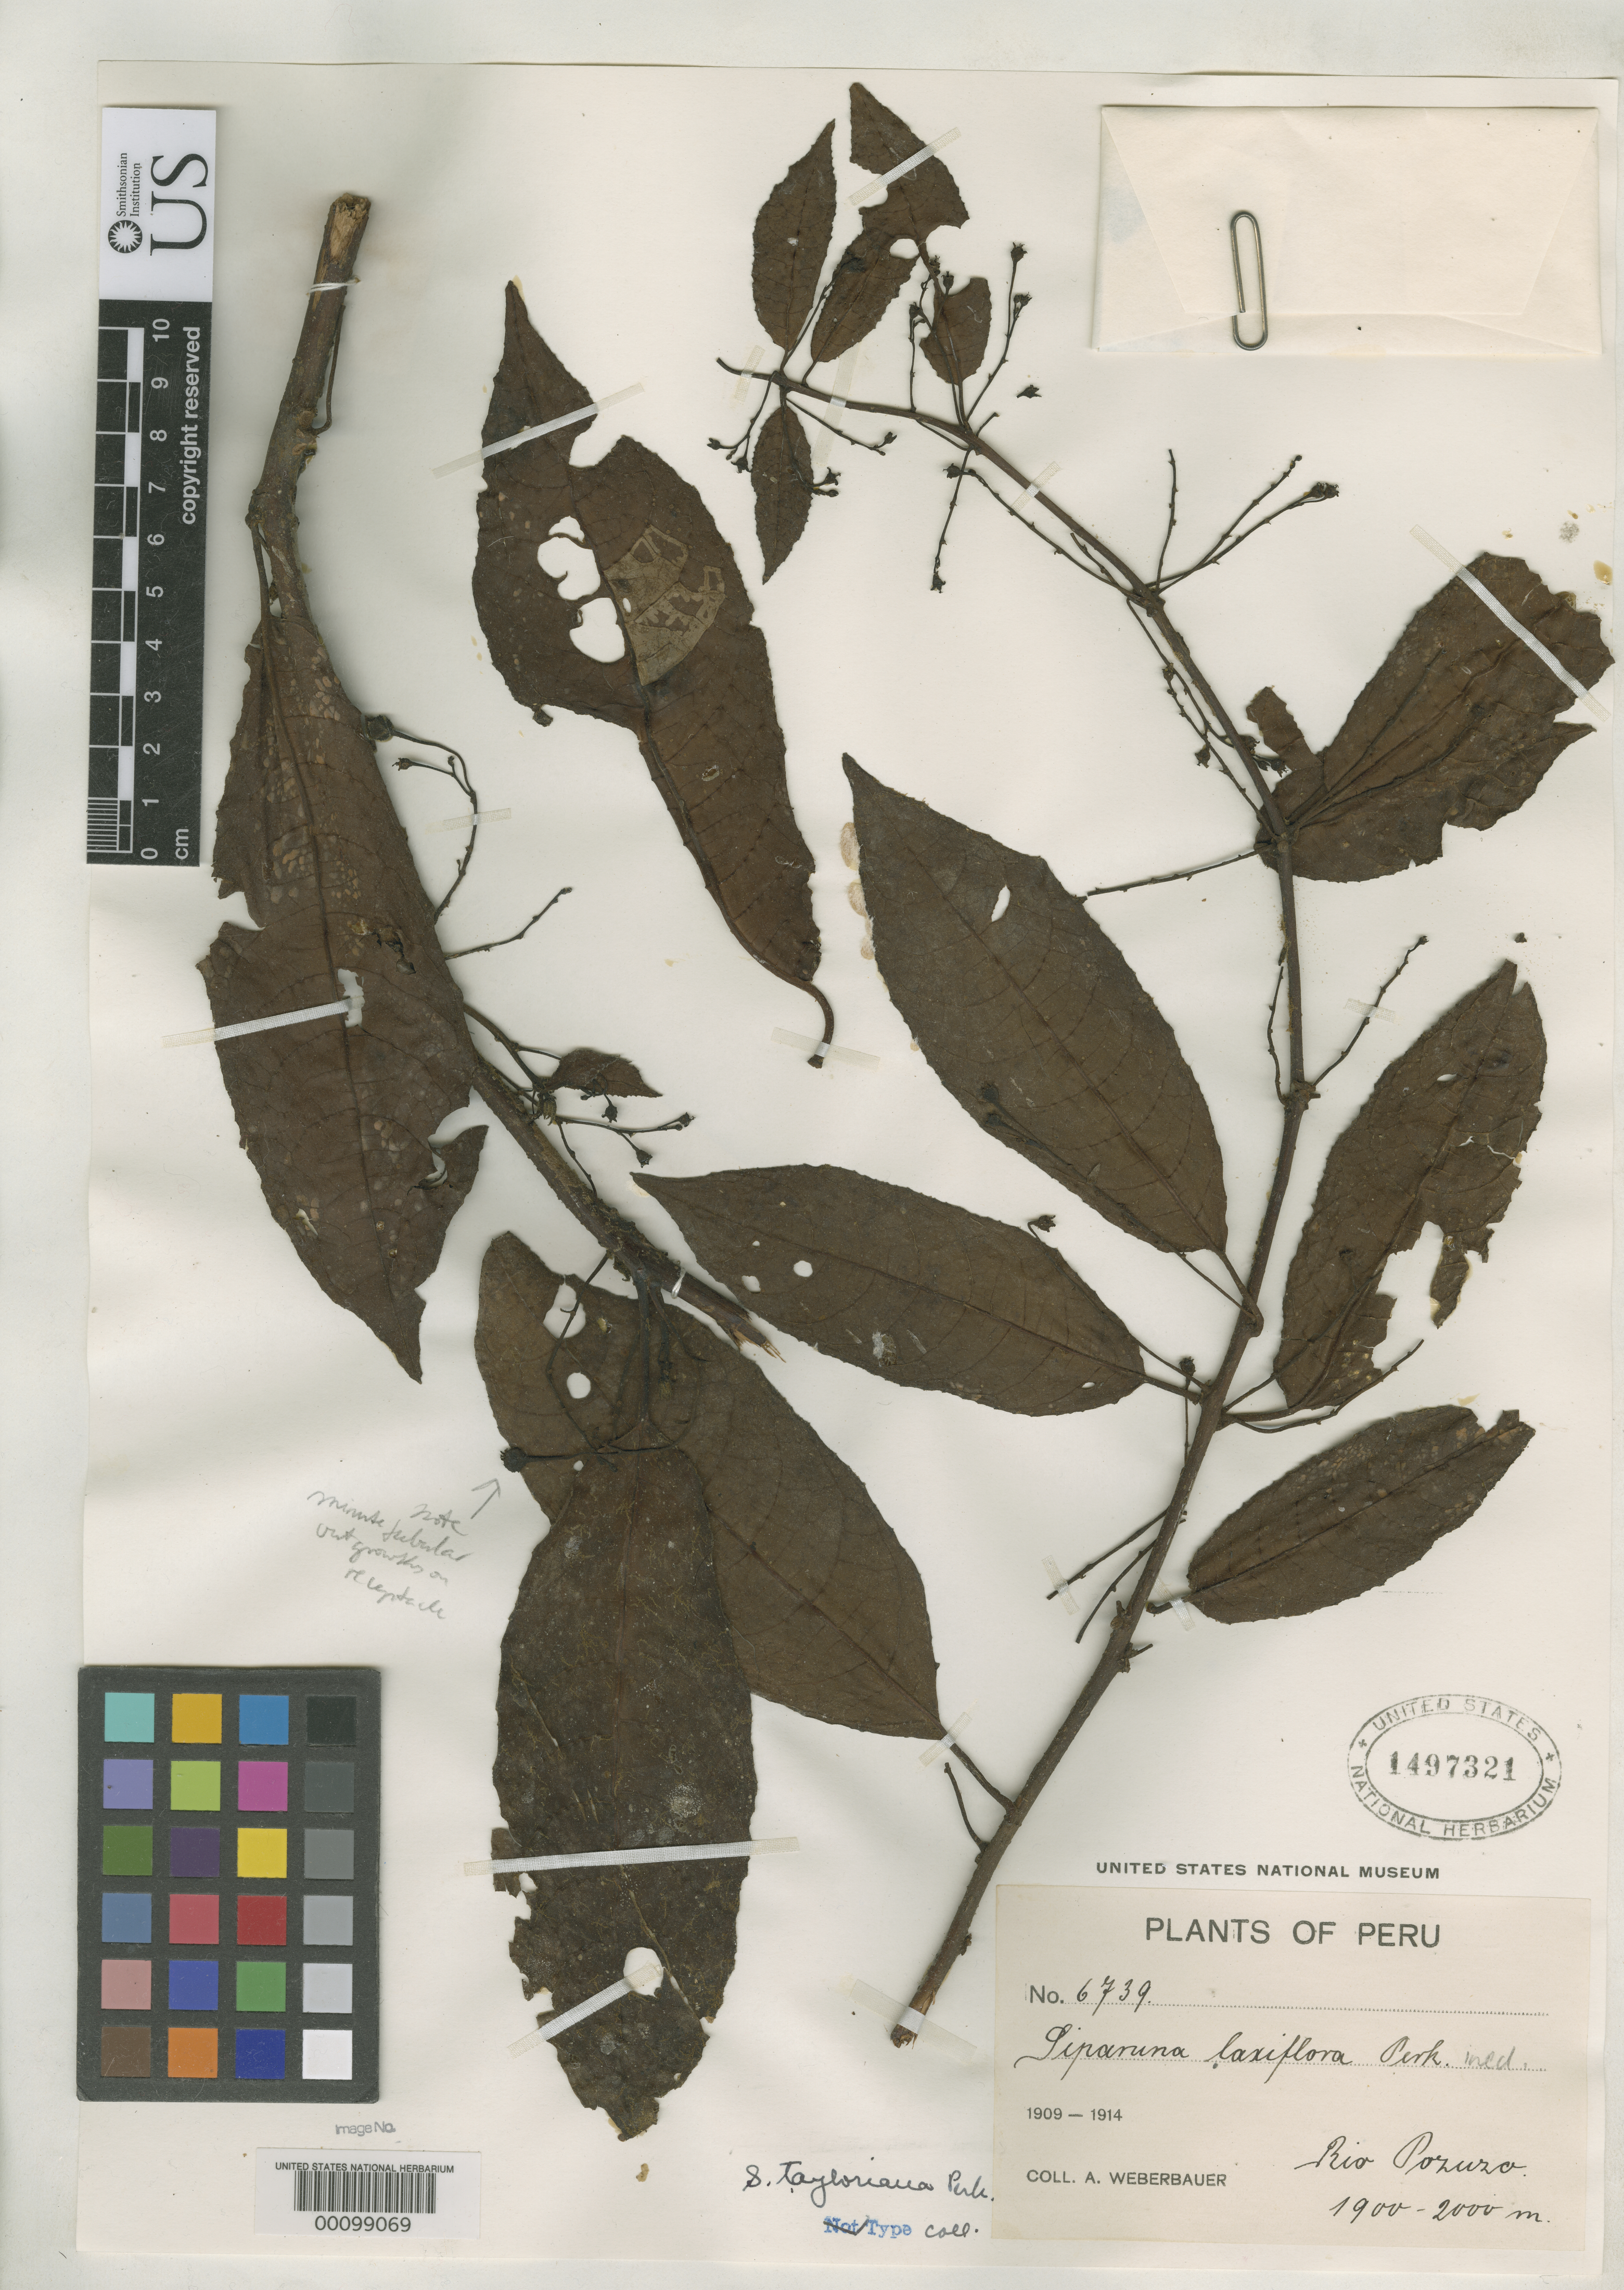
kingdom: Plantae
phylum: Tracheophyta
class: Magnoliopsida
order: Laurales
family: Siparunaceae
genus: Siparuna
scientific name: Siparuna tayloriana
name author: Perkins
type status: Isotype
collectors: A. Weberbauer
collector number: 6739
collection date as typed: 1909 to -- --- 1914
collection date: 1909/1914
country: Peru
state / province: Huánuco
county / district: Huánuco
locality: Río Pozuzo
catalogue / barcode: US 1497321